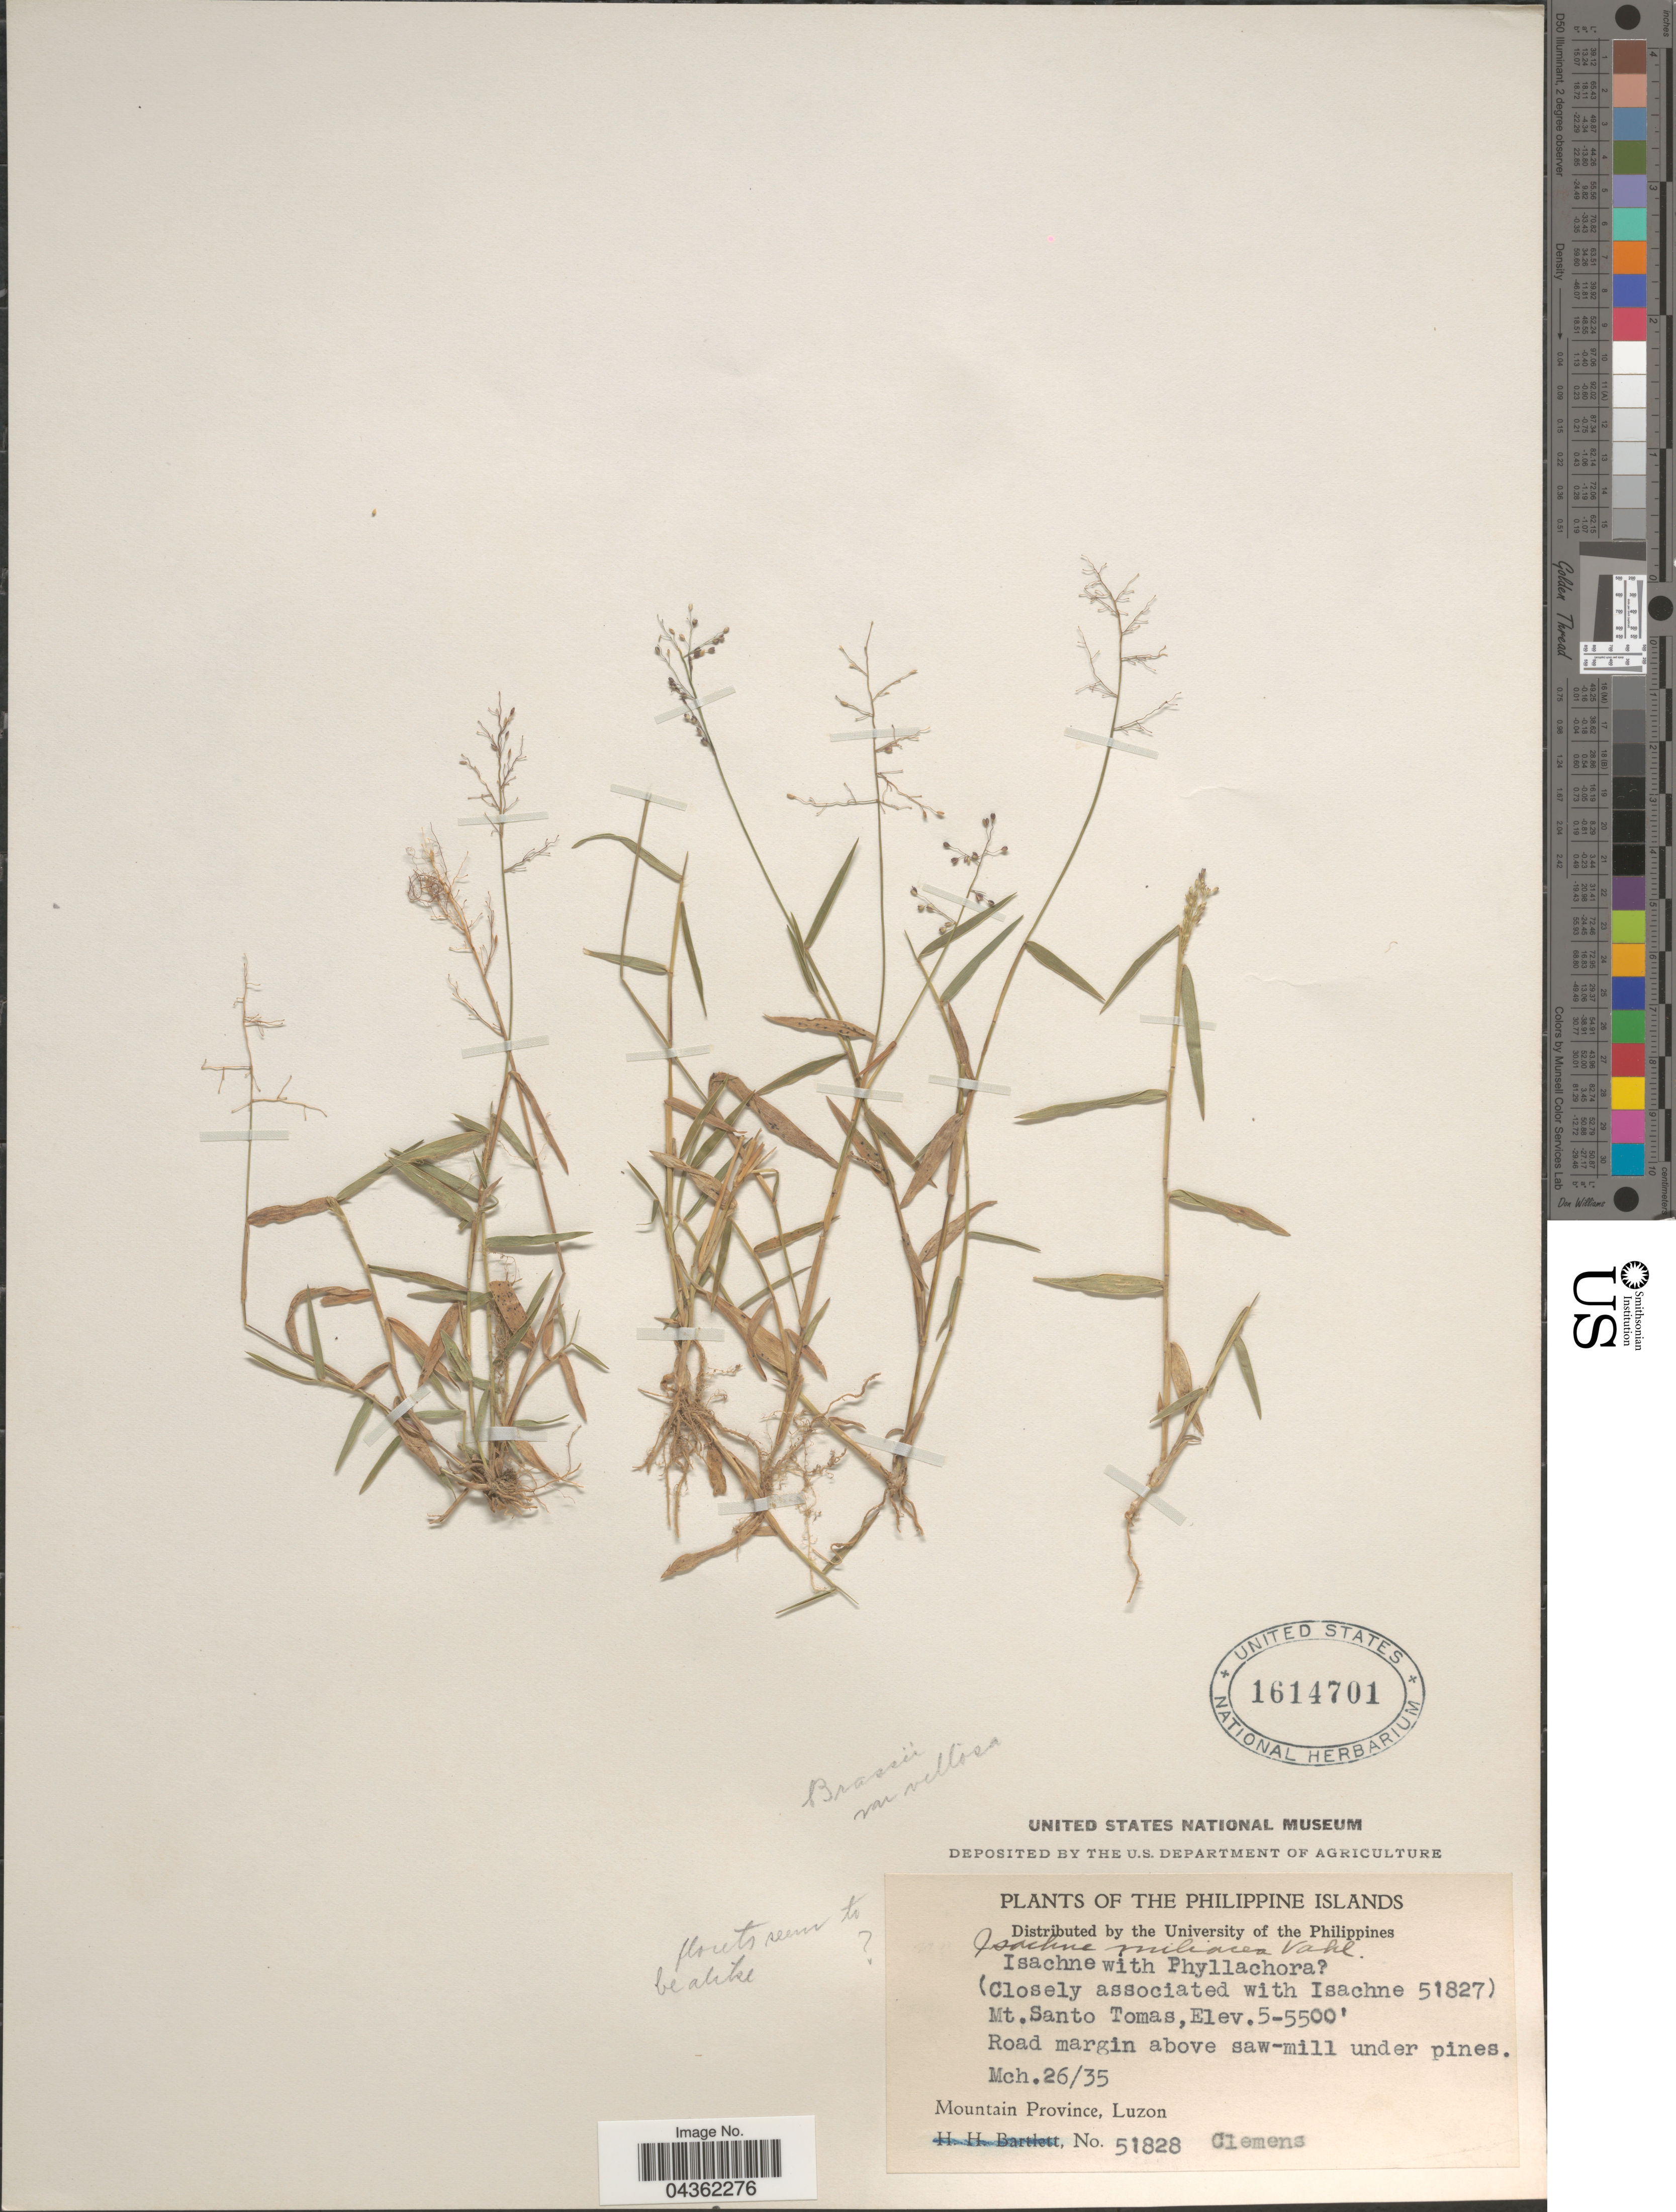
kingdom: Plantae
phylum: Tracheophyta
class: Liliopsida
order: Poales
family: Poaceae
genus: Isachne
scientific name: Isachne villosa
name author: (Hitchc.) Reeder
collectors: -. Clemens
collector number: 51828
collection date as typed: Transcribed d/m/y: 26/3/35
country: Philippines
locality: Philippine Islands. Mt. Santo Tomas. Road margin above saw-mill under pines. Mountain Province.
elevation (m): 1524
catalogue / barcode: US 1614701